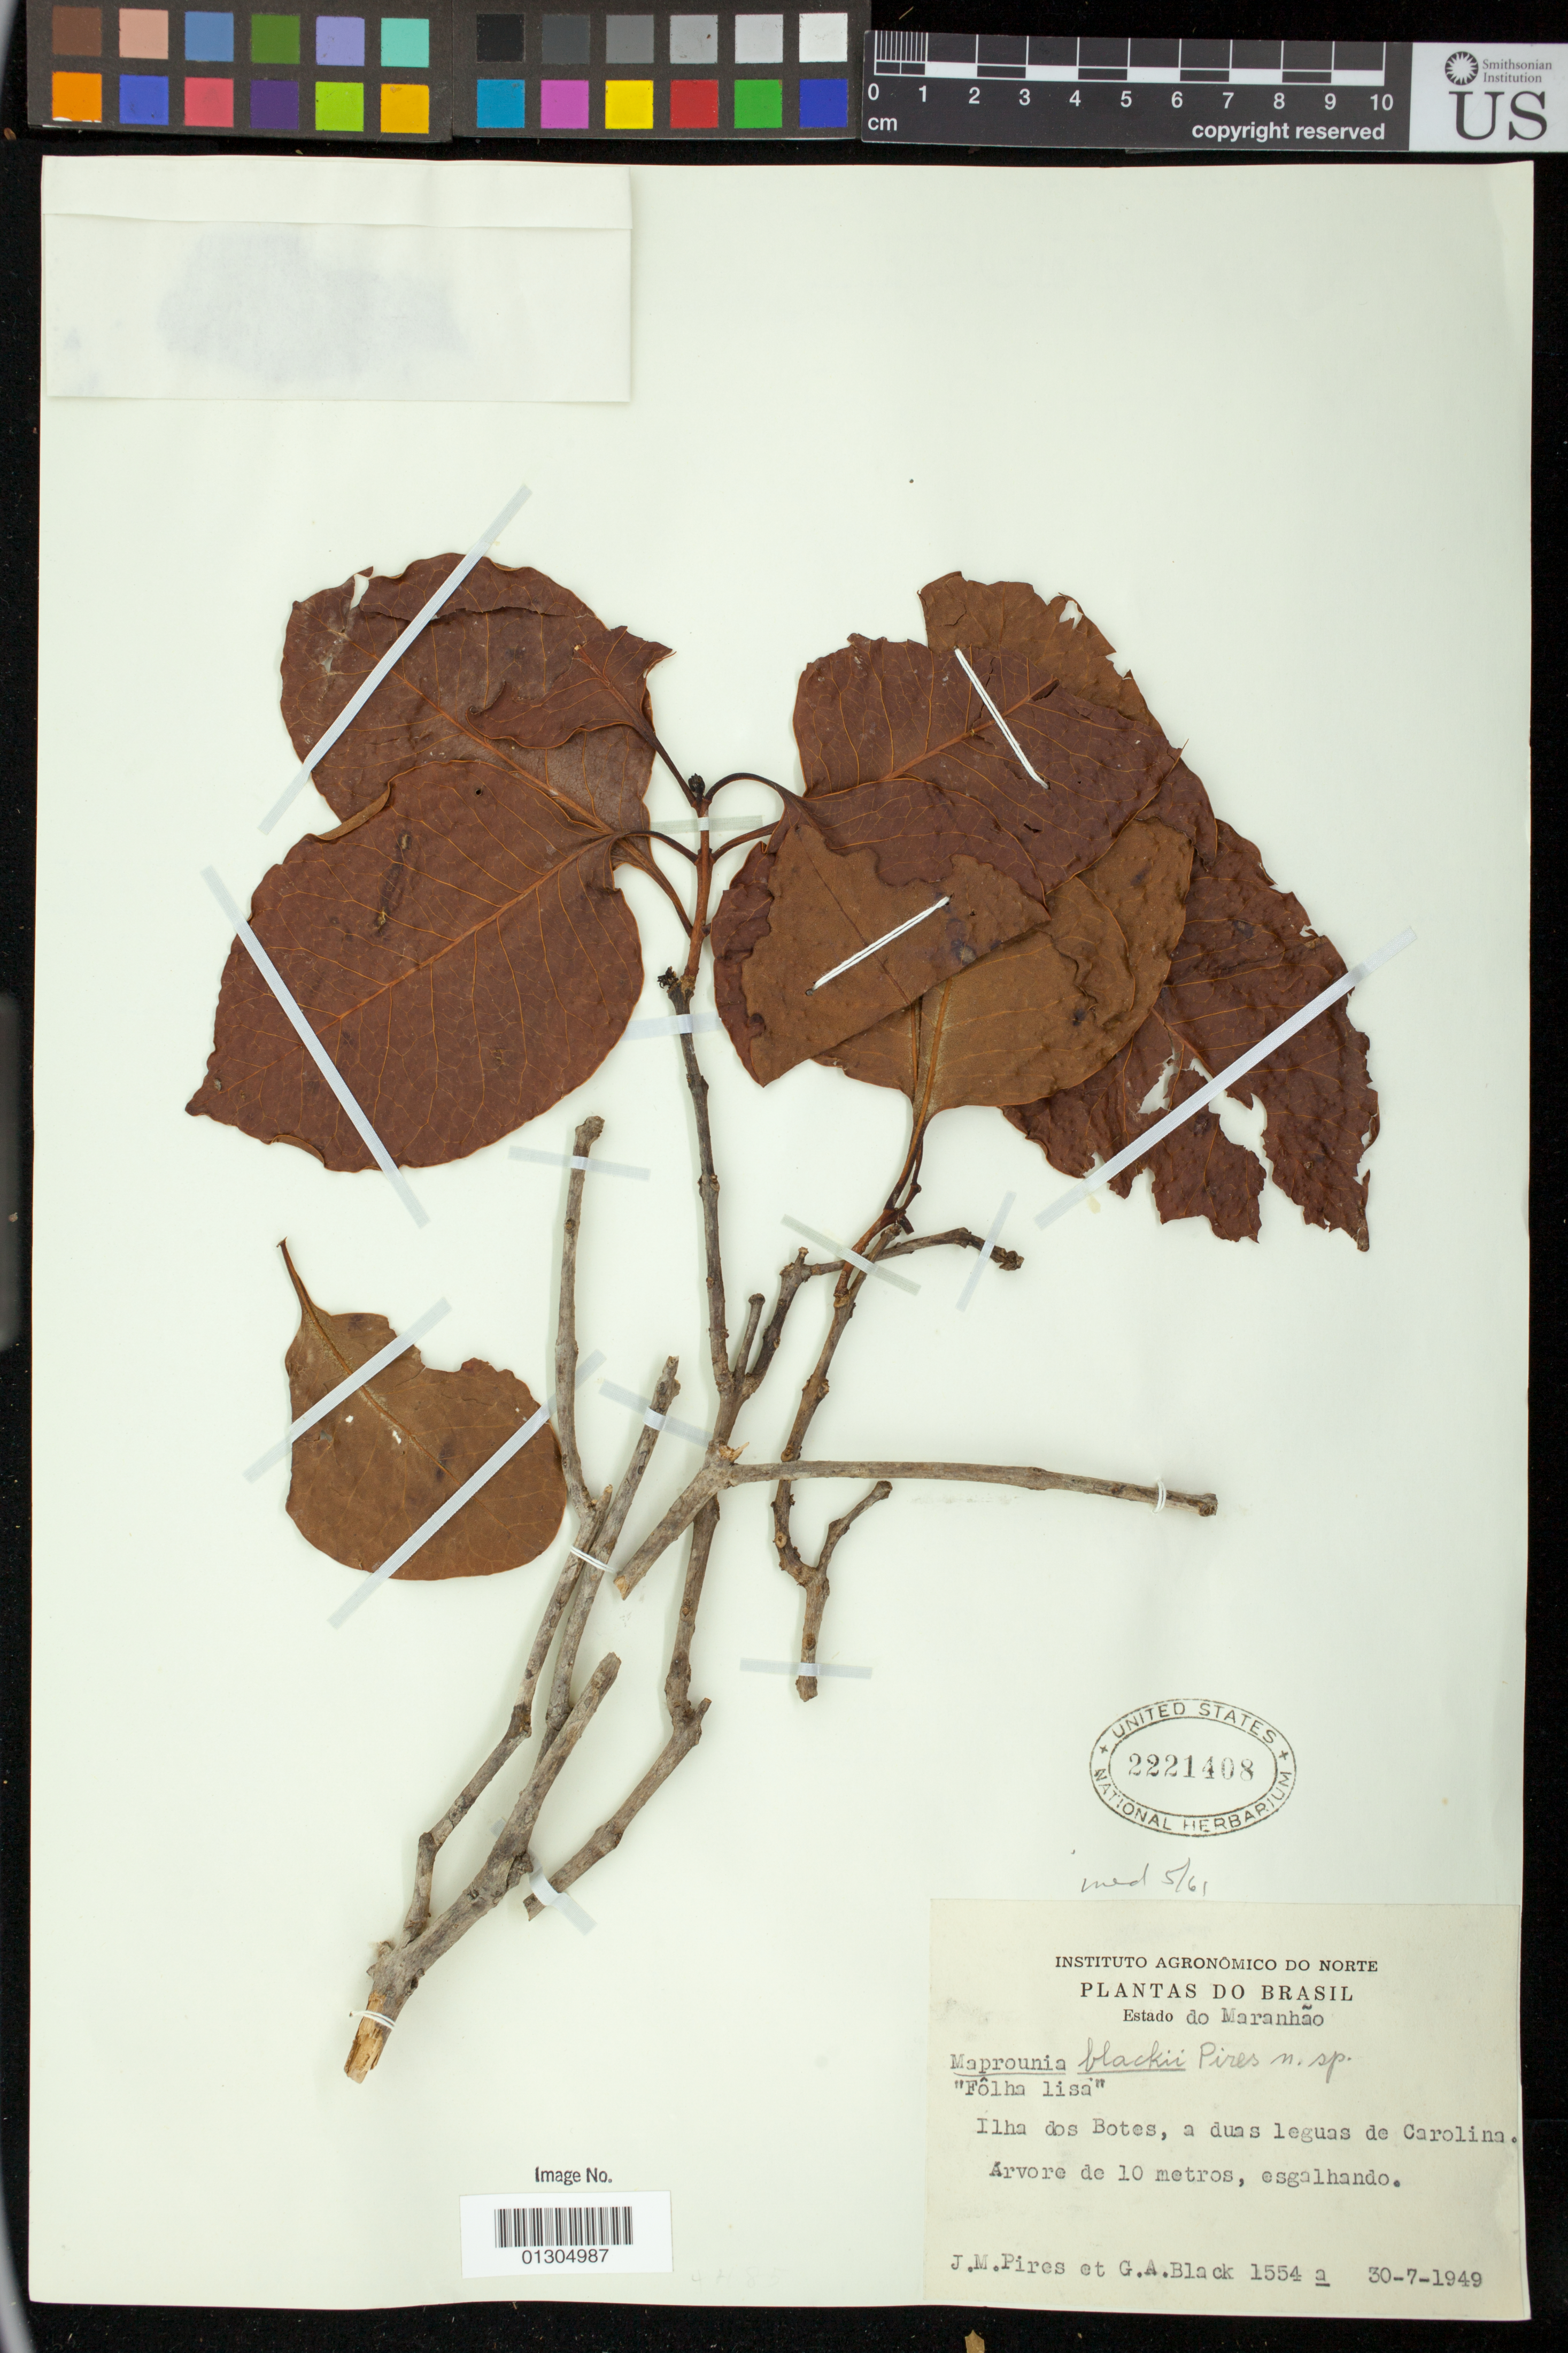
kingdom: Plantae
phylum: Tracheophyta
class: Magnoliopsida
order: Malpighiales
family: Euphorbiaceae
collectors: J. M. Pires & G. A. Black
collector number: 1554a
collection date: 1949-07-30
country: Brazil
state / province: Maranhao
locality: Ilha dos Botes, a duas leguas de Carolina.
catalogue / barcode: US 2221408